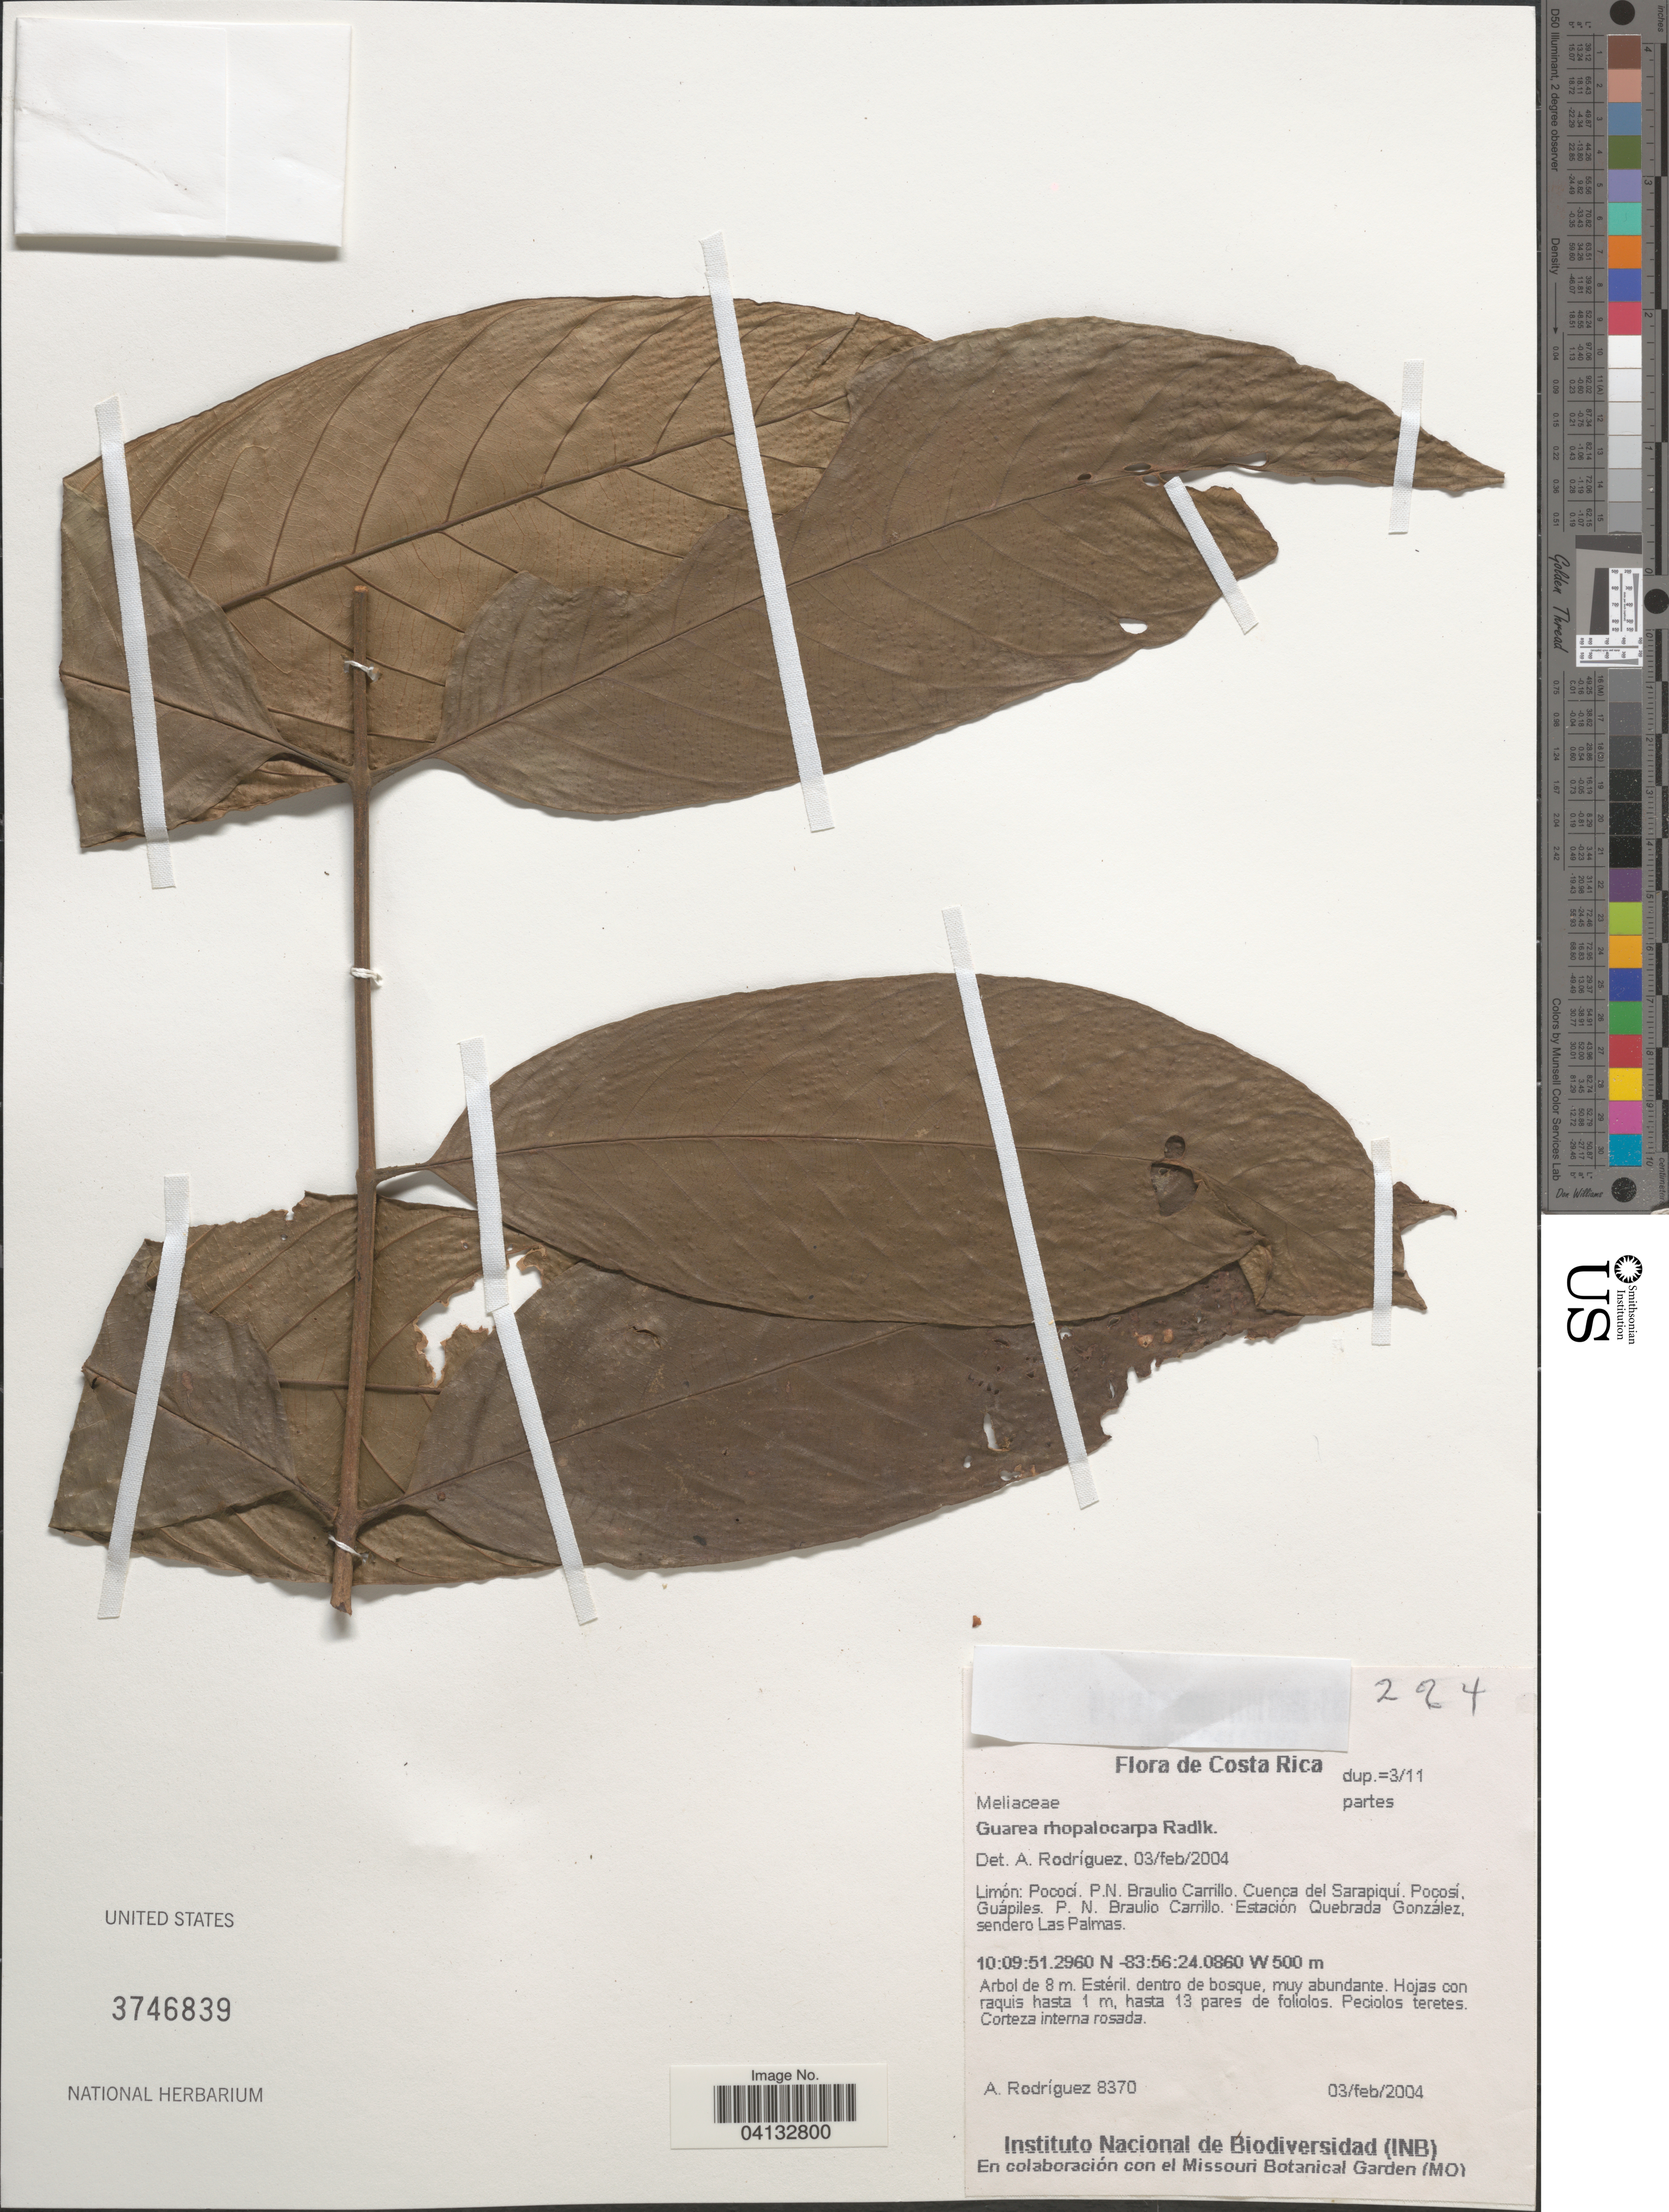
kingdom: Plantae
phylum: Tracheophyta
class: Magnoliopsida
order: Sapindales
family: Meliaceae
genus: Guarea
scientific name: Guarea rhopalocarpa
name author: Radlk.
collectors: A. Rodríguez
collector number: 8370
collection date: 2004-02-03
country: Costa Rica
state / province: Limón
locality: Pococí. P.N. Braulio Carrillo. Cuenca del Sarapiquí. Pocosí. Guápiles. P. N. Braulio Carrillo. Estación Quebrada González, sendero Las Palmas.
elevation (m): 500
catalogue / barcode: US 3746839